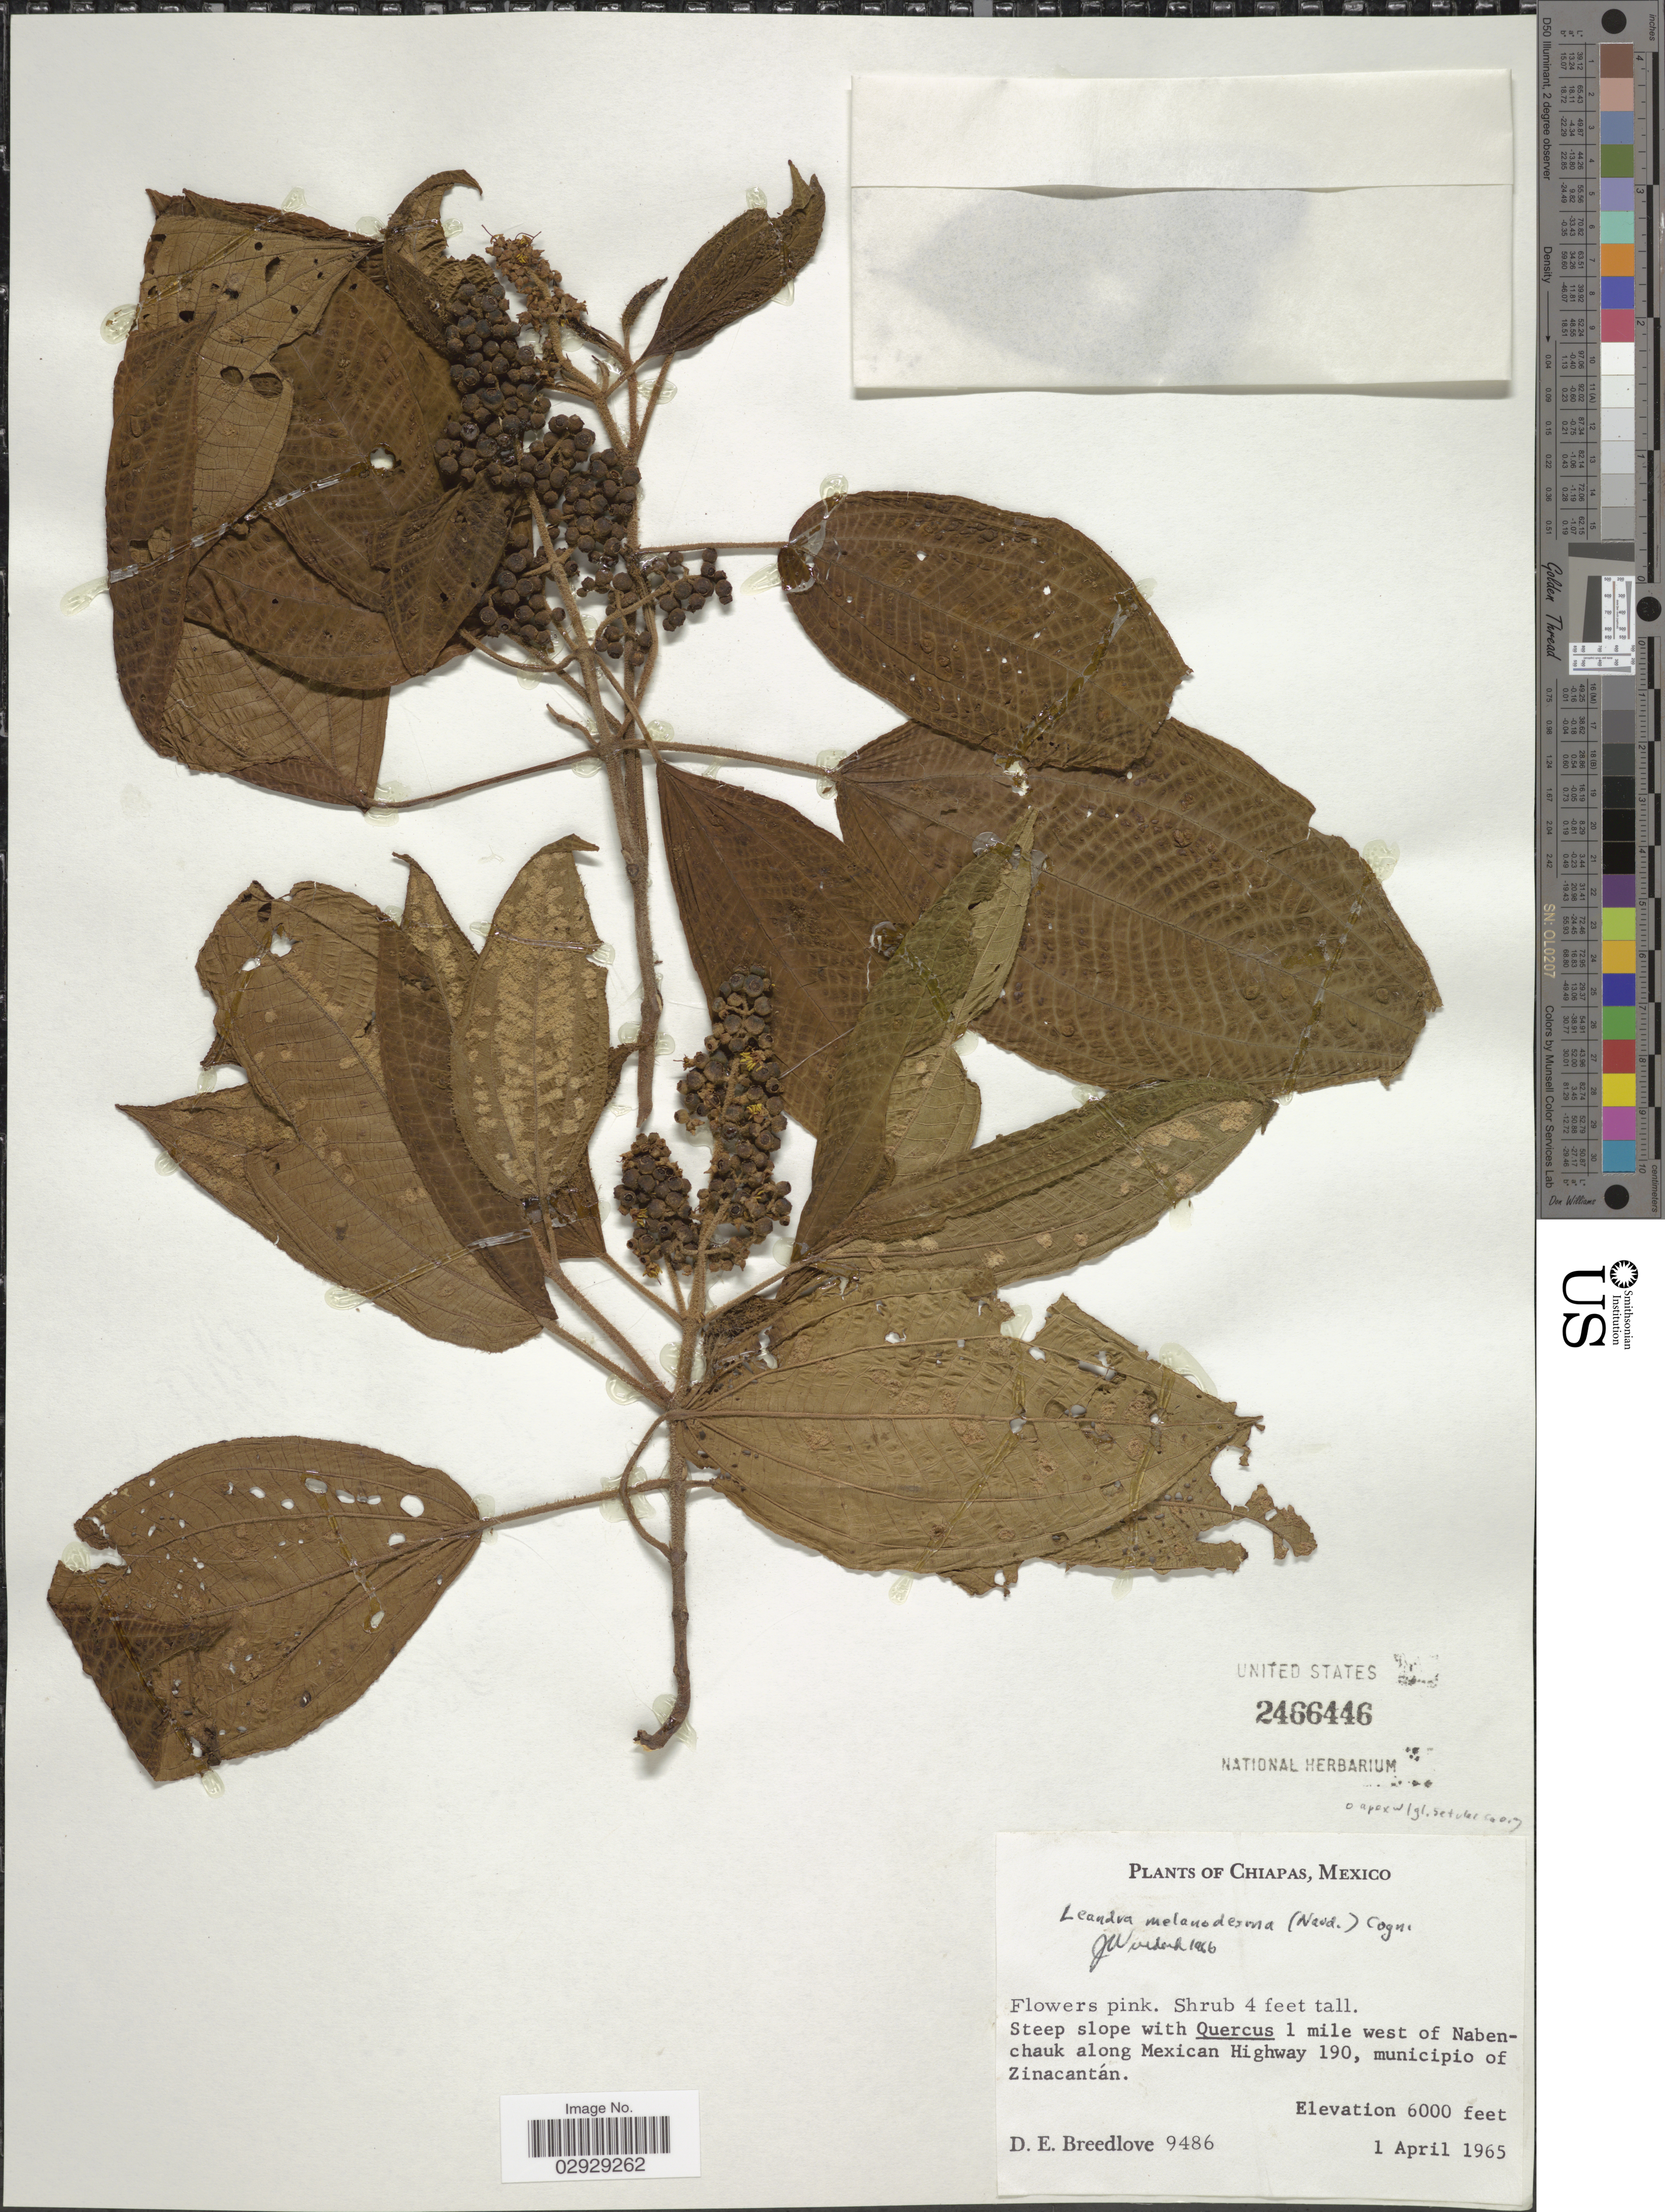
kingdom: Plantae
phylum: Tracheophyta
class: Magnoliopsida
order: Myrtales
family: Melastomataceae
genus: Leandra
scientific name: Leandra melanodesma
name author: (Naudin) Cogn.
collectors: D. E. Breedlove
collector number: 9486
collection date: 1965-04-01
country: Mexico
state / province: Chiapas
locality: Steep slope with Quercus 1 mile west of Nabenchauk along Mexican Highway 190, municipio of Zinacantán.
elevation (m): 1829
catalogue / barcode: US 2466446